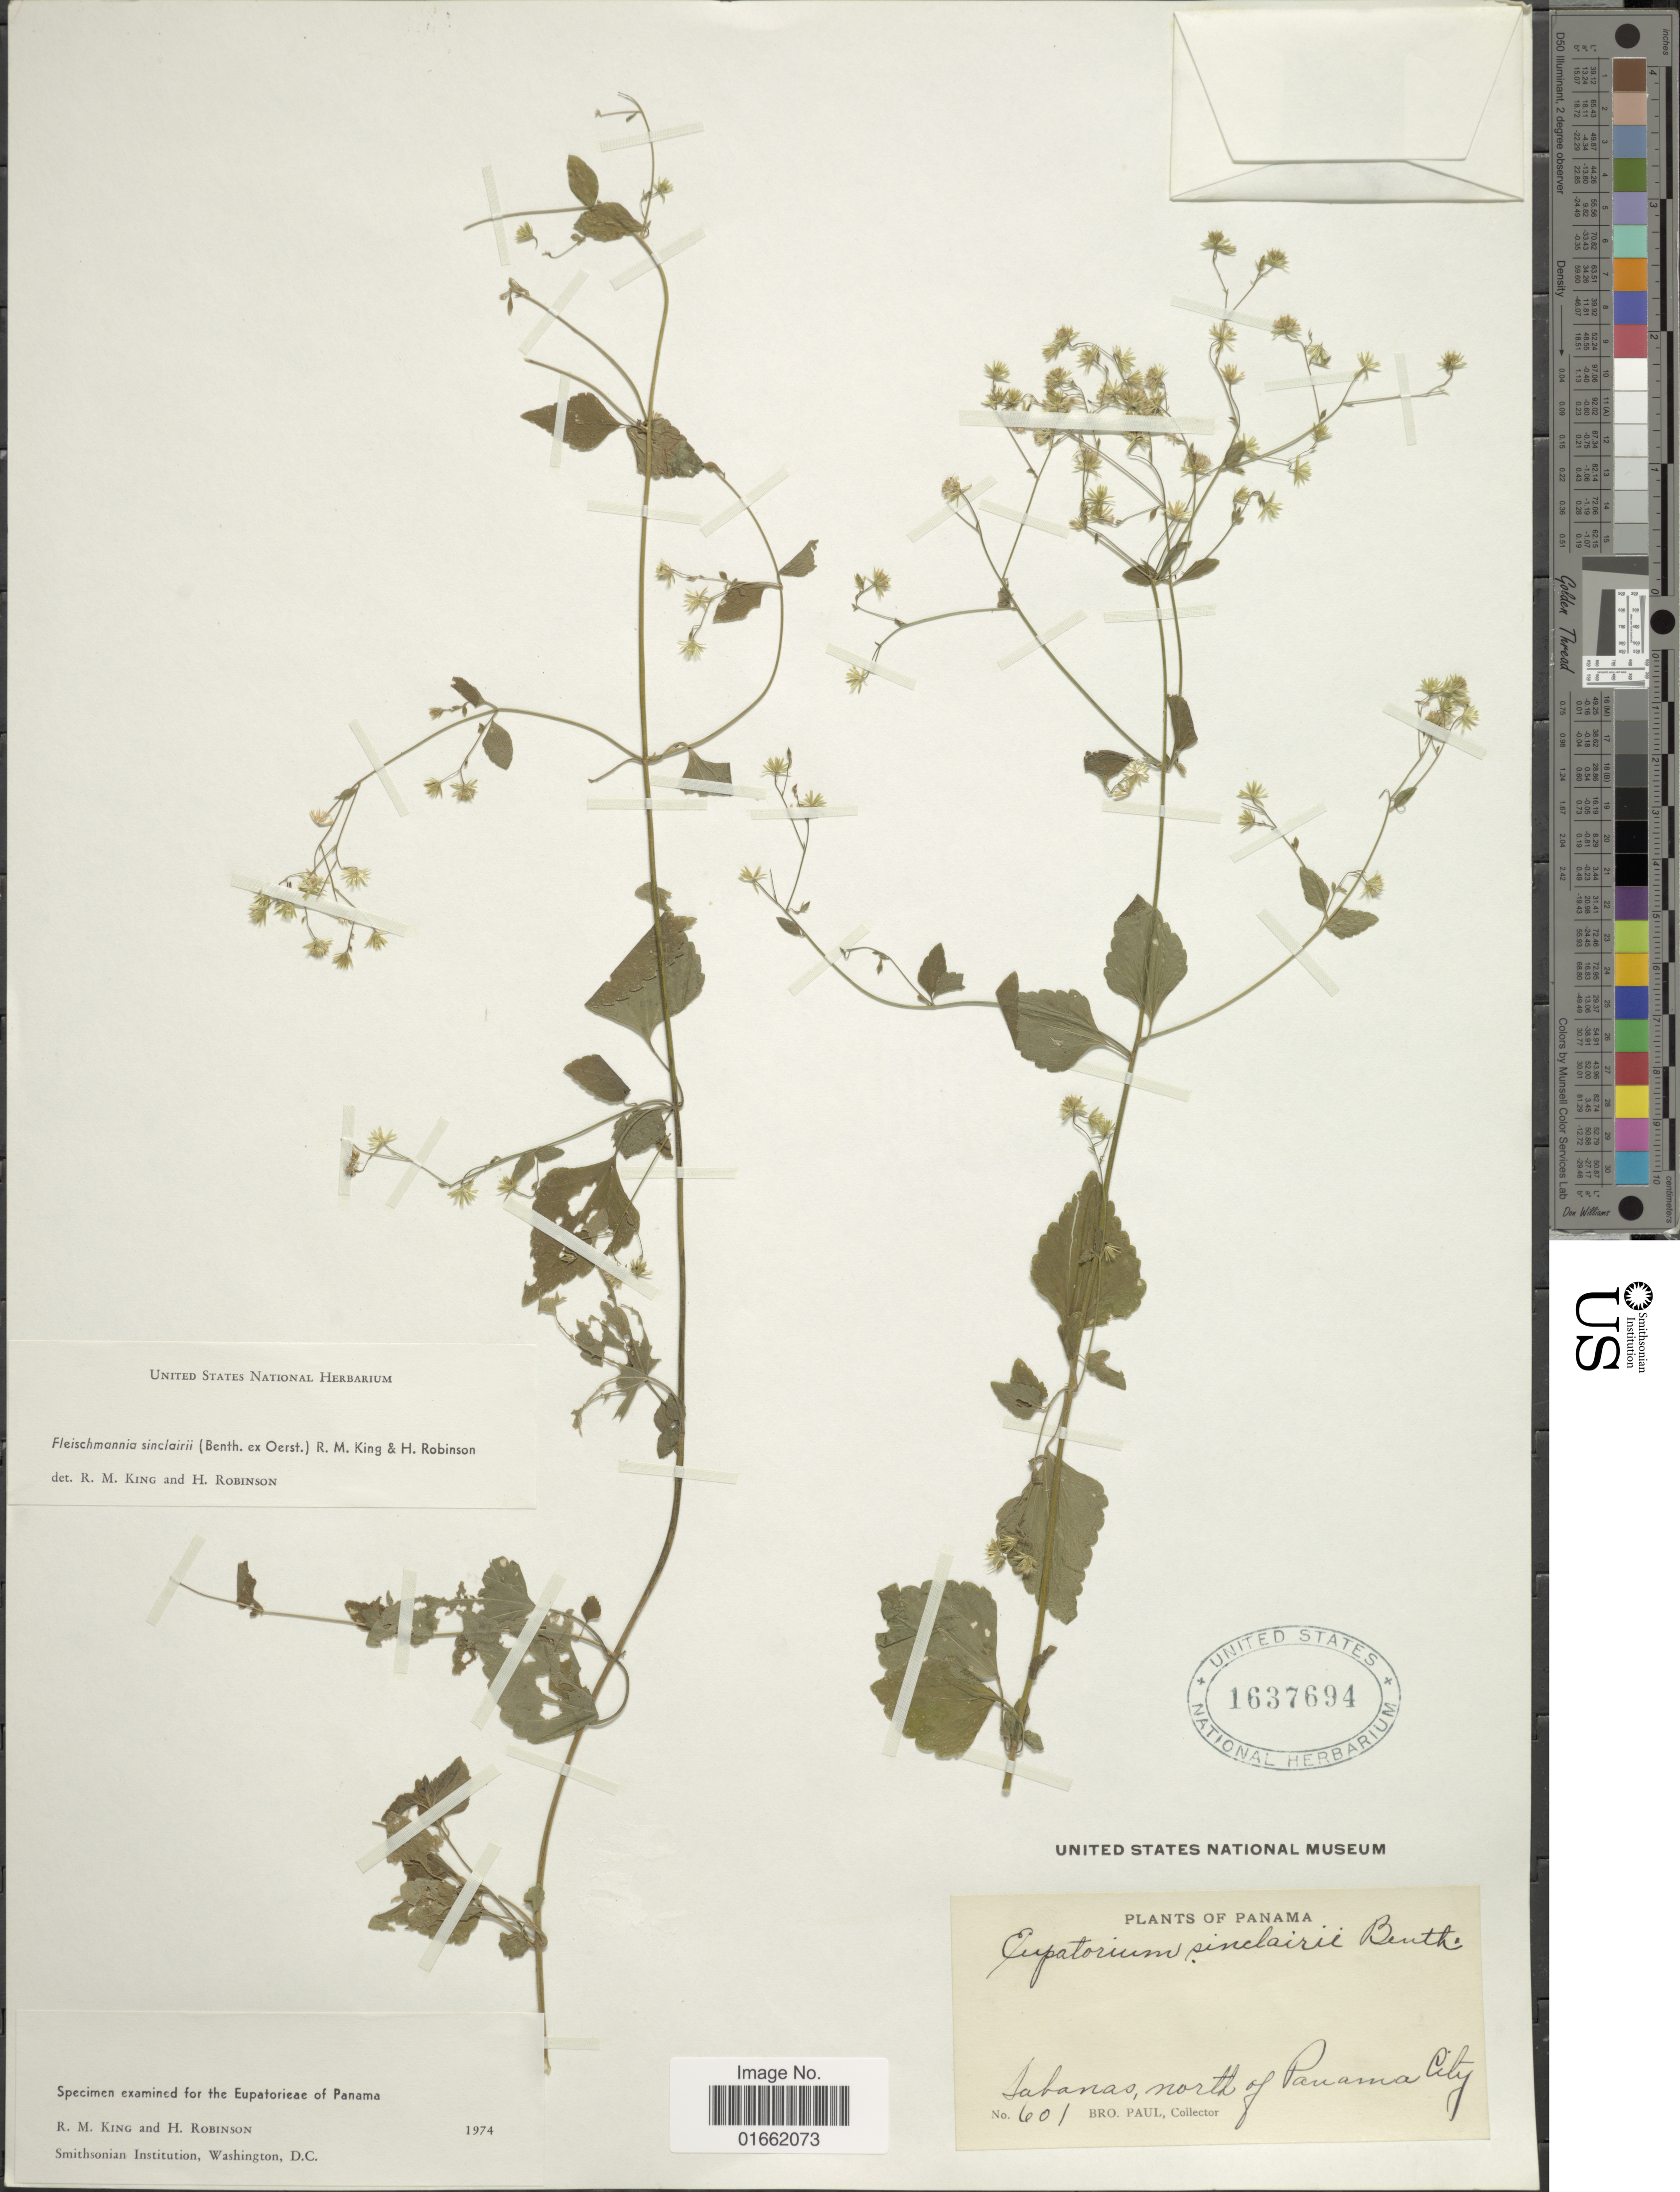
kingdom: Plantae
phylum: Tracheophyta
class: Magnoliopsida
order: Asterales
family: Asteraceae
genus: Fleischmannia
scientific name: Fleischmannia sinclairii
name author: (Benth. ex Oerst.) R.M. King & H. Rob.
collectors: B. Paul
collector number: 601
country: Panama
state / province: Panamá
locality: Sabanas, north of Panama City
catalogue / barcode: US 1637694